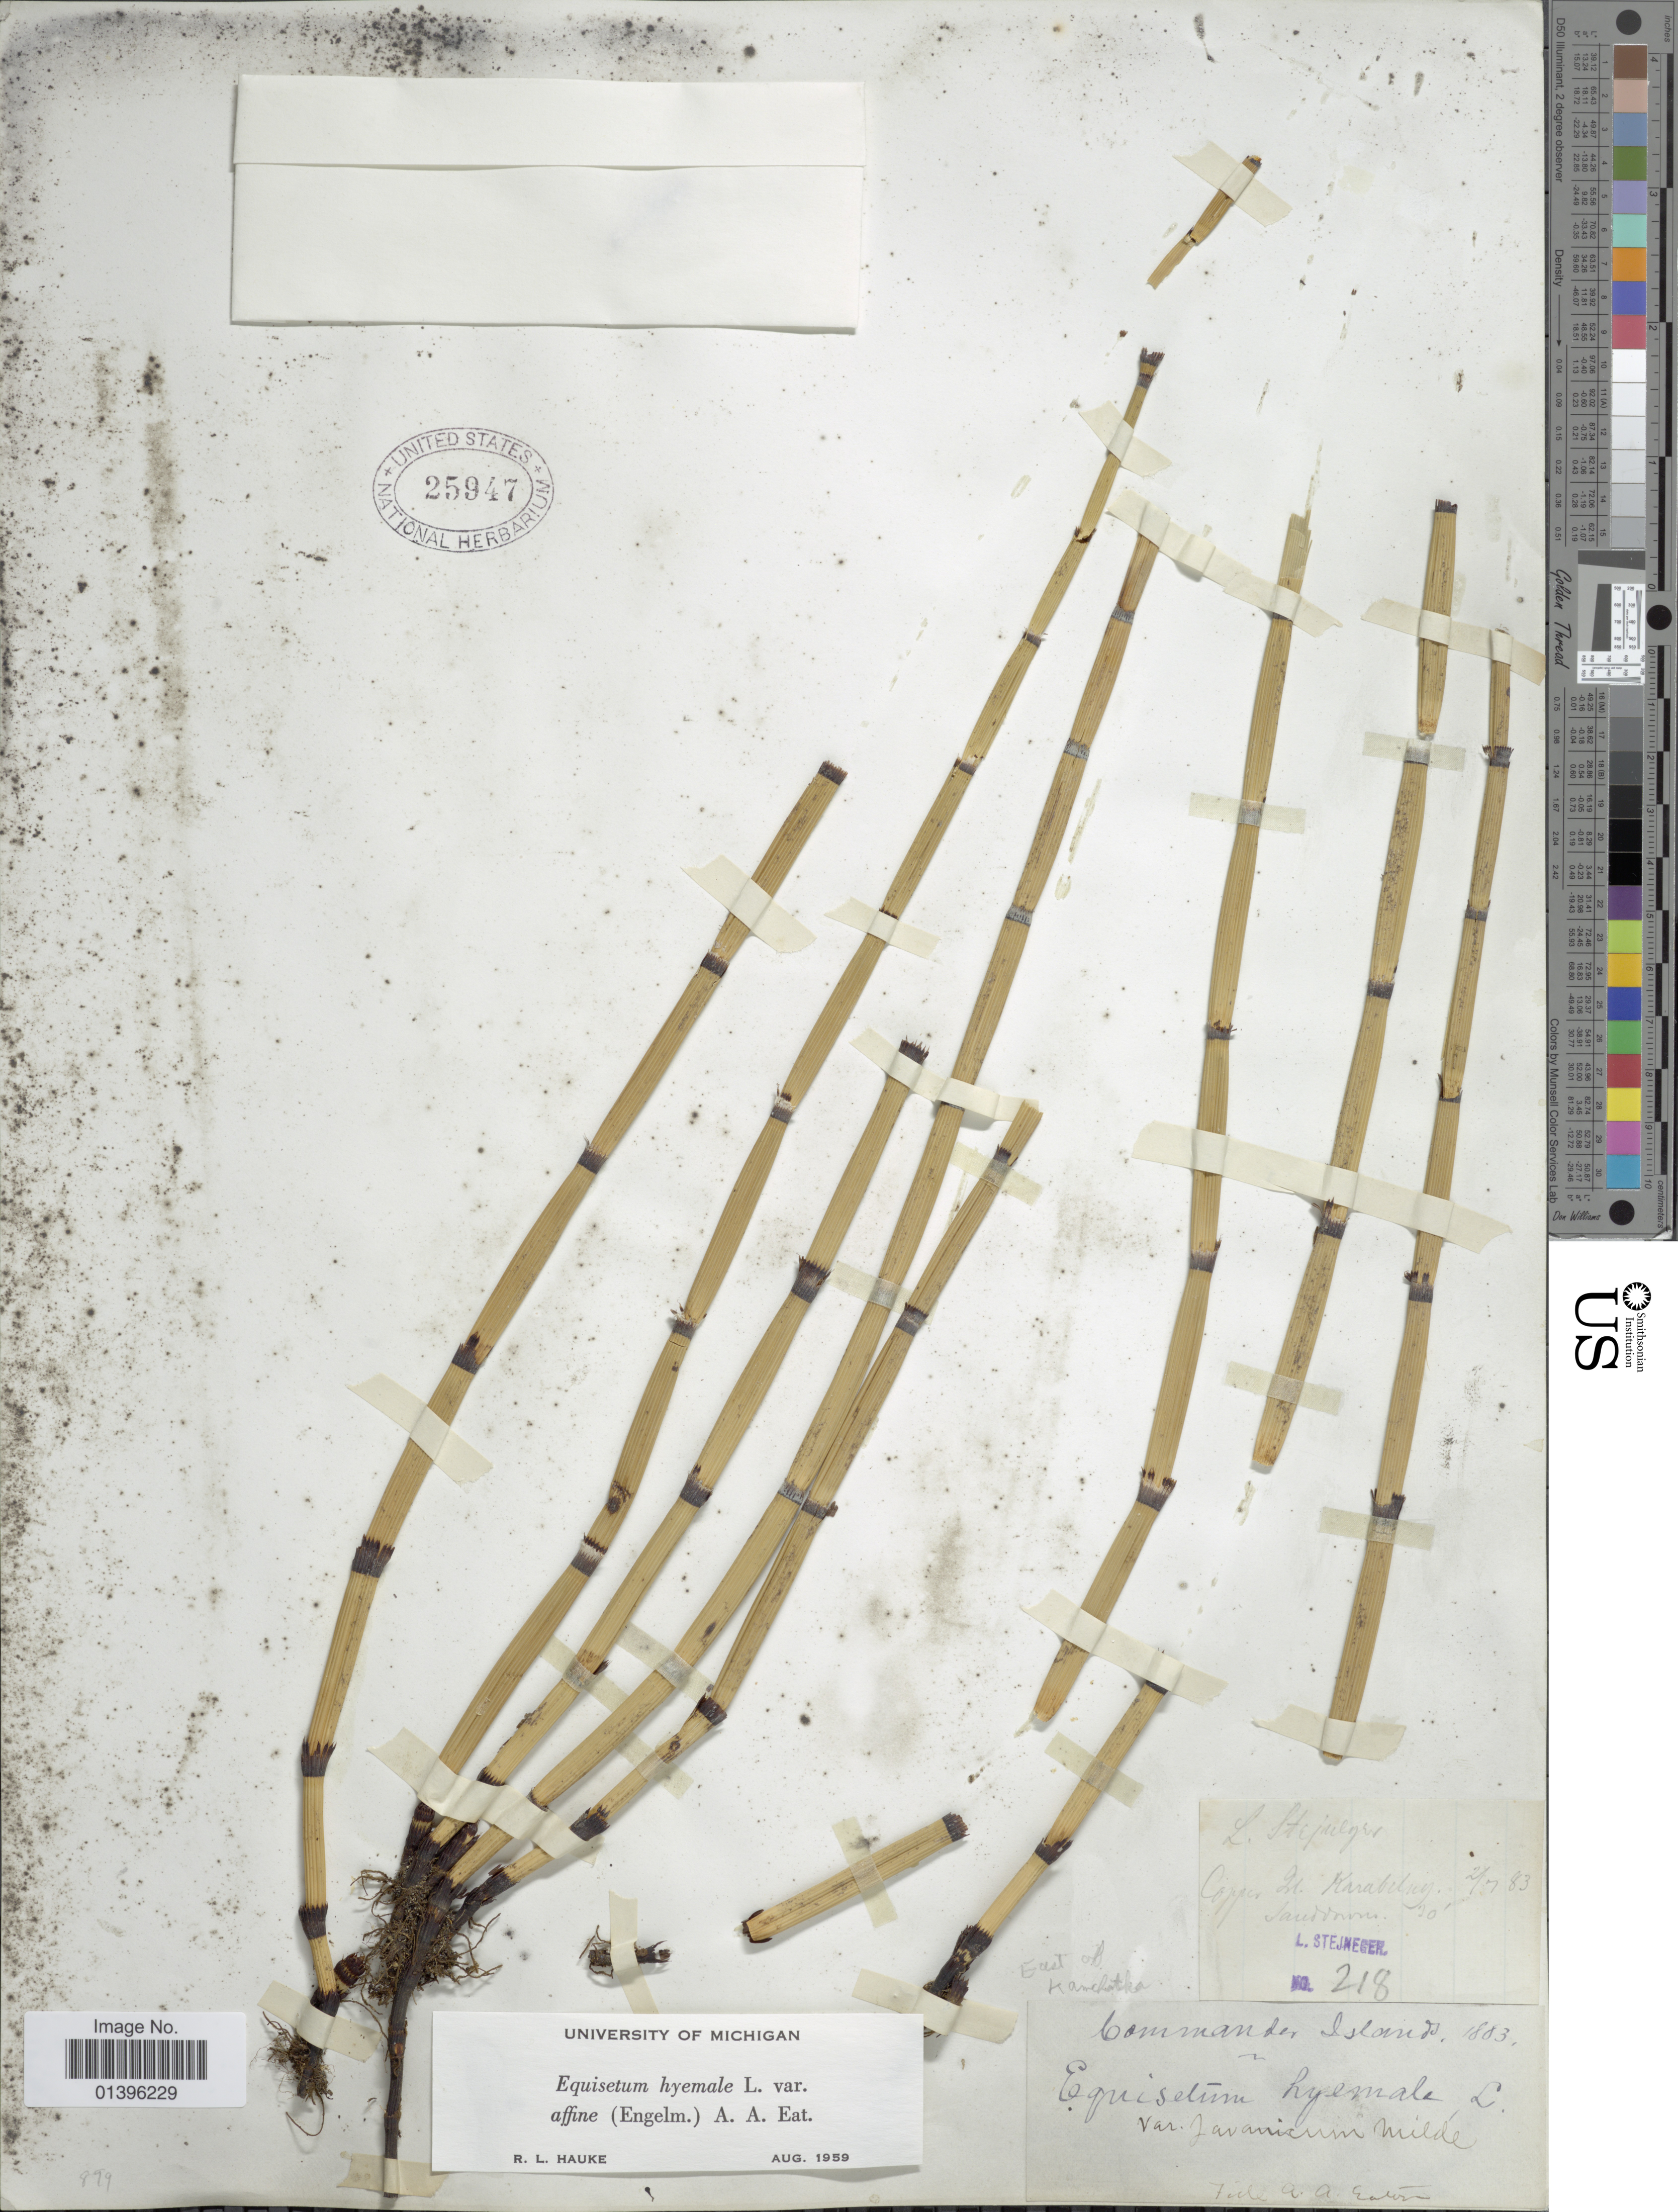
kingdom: Plantae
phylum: Tracheophyta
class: Polypodiopsida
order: Equisetales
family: Equisetaceae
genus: Equisetum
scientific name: Equisetum hyemale var. affine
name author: (Engelm.) A.A. Eaton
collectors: L. Stejneger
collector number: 218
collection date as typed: Transcribed d/m/y: 2/7/83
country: Russian Federation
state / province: Kamchatka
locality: Commander Islands, East of Kamchatka. Cooper Island, Korabelny.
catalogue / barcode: US 25947